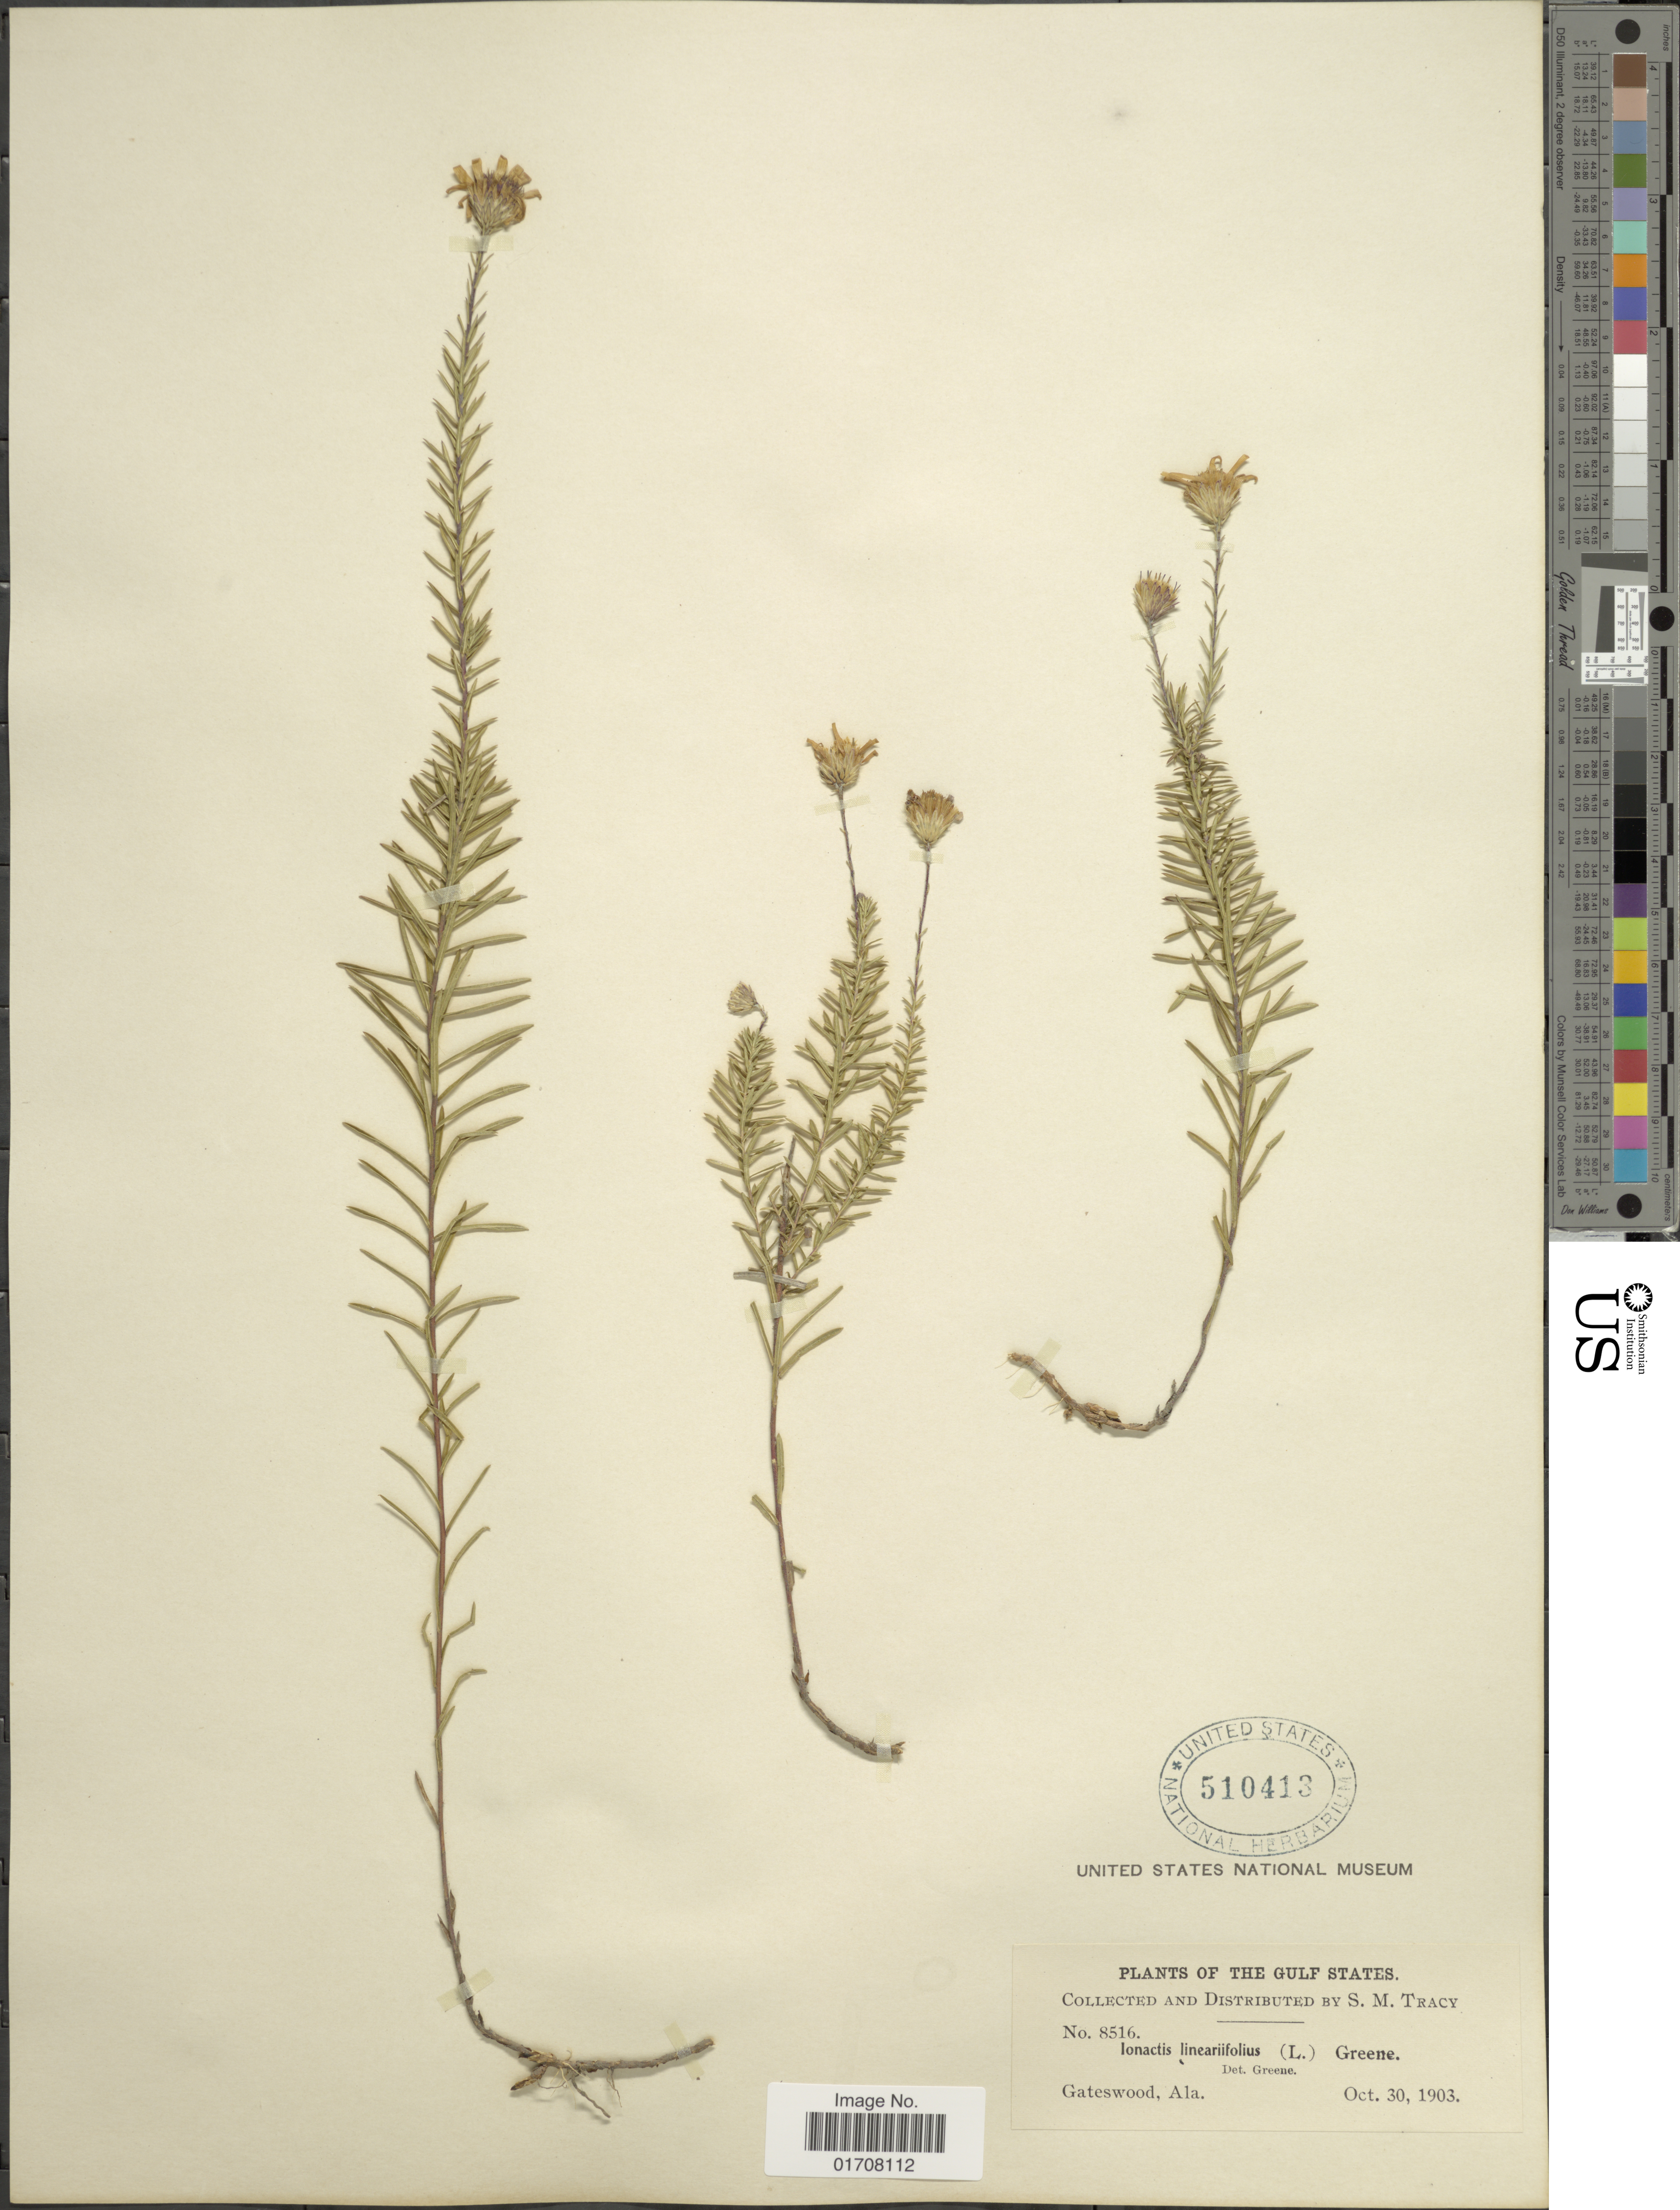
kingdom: Plantae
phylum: Tracheophyta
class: Magnoliopsida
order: Asterales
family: Asteraceae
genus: Ionactis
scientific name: Ionactis linariifolia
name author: (L.) Greene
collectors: S. M. Tracy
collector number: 8516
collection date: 1903-10-30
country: United States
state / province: Alabama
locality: The Gulf States, Gateswood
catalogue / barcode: US 510413